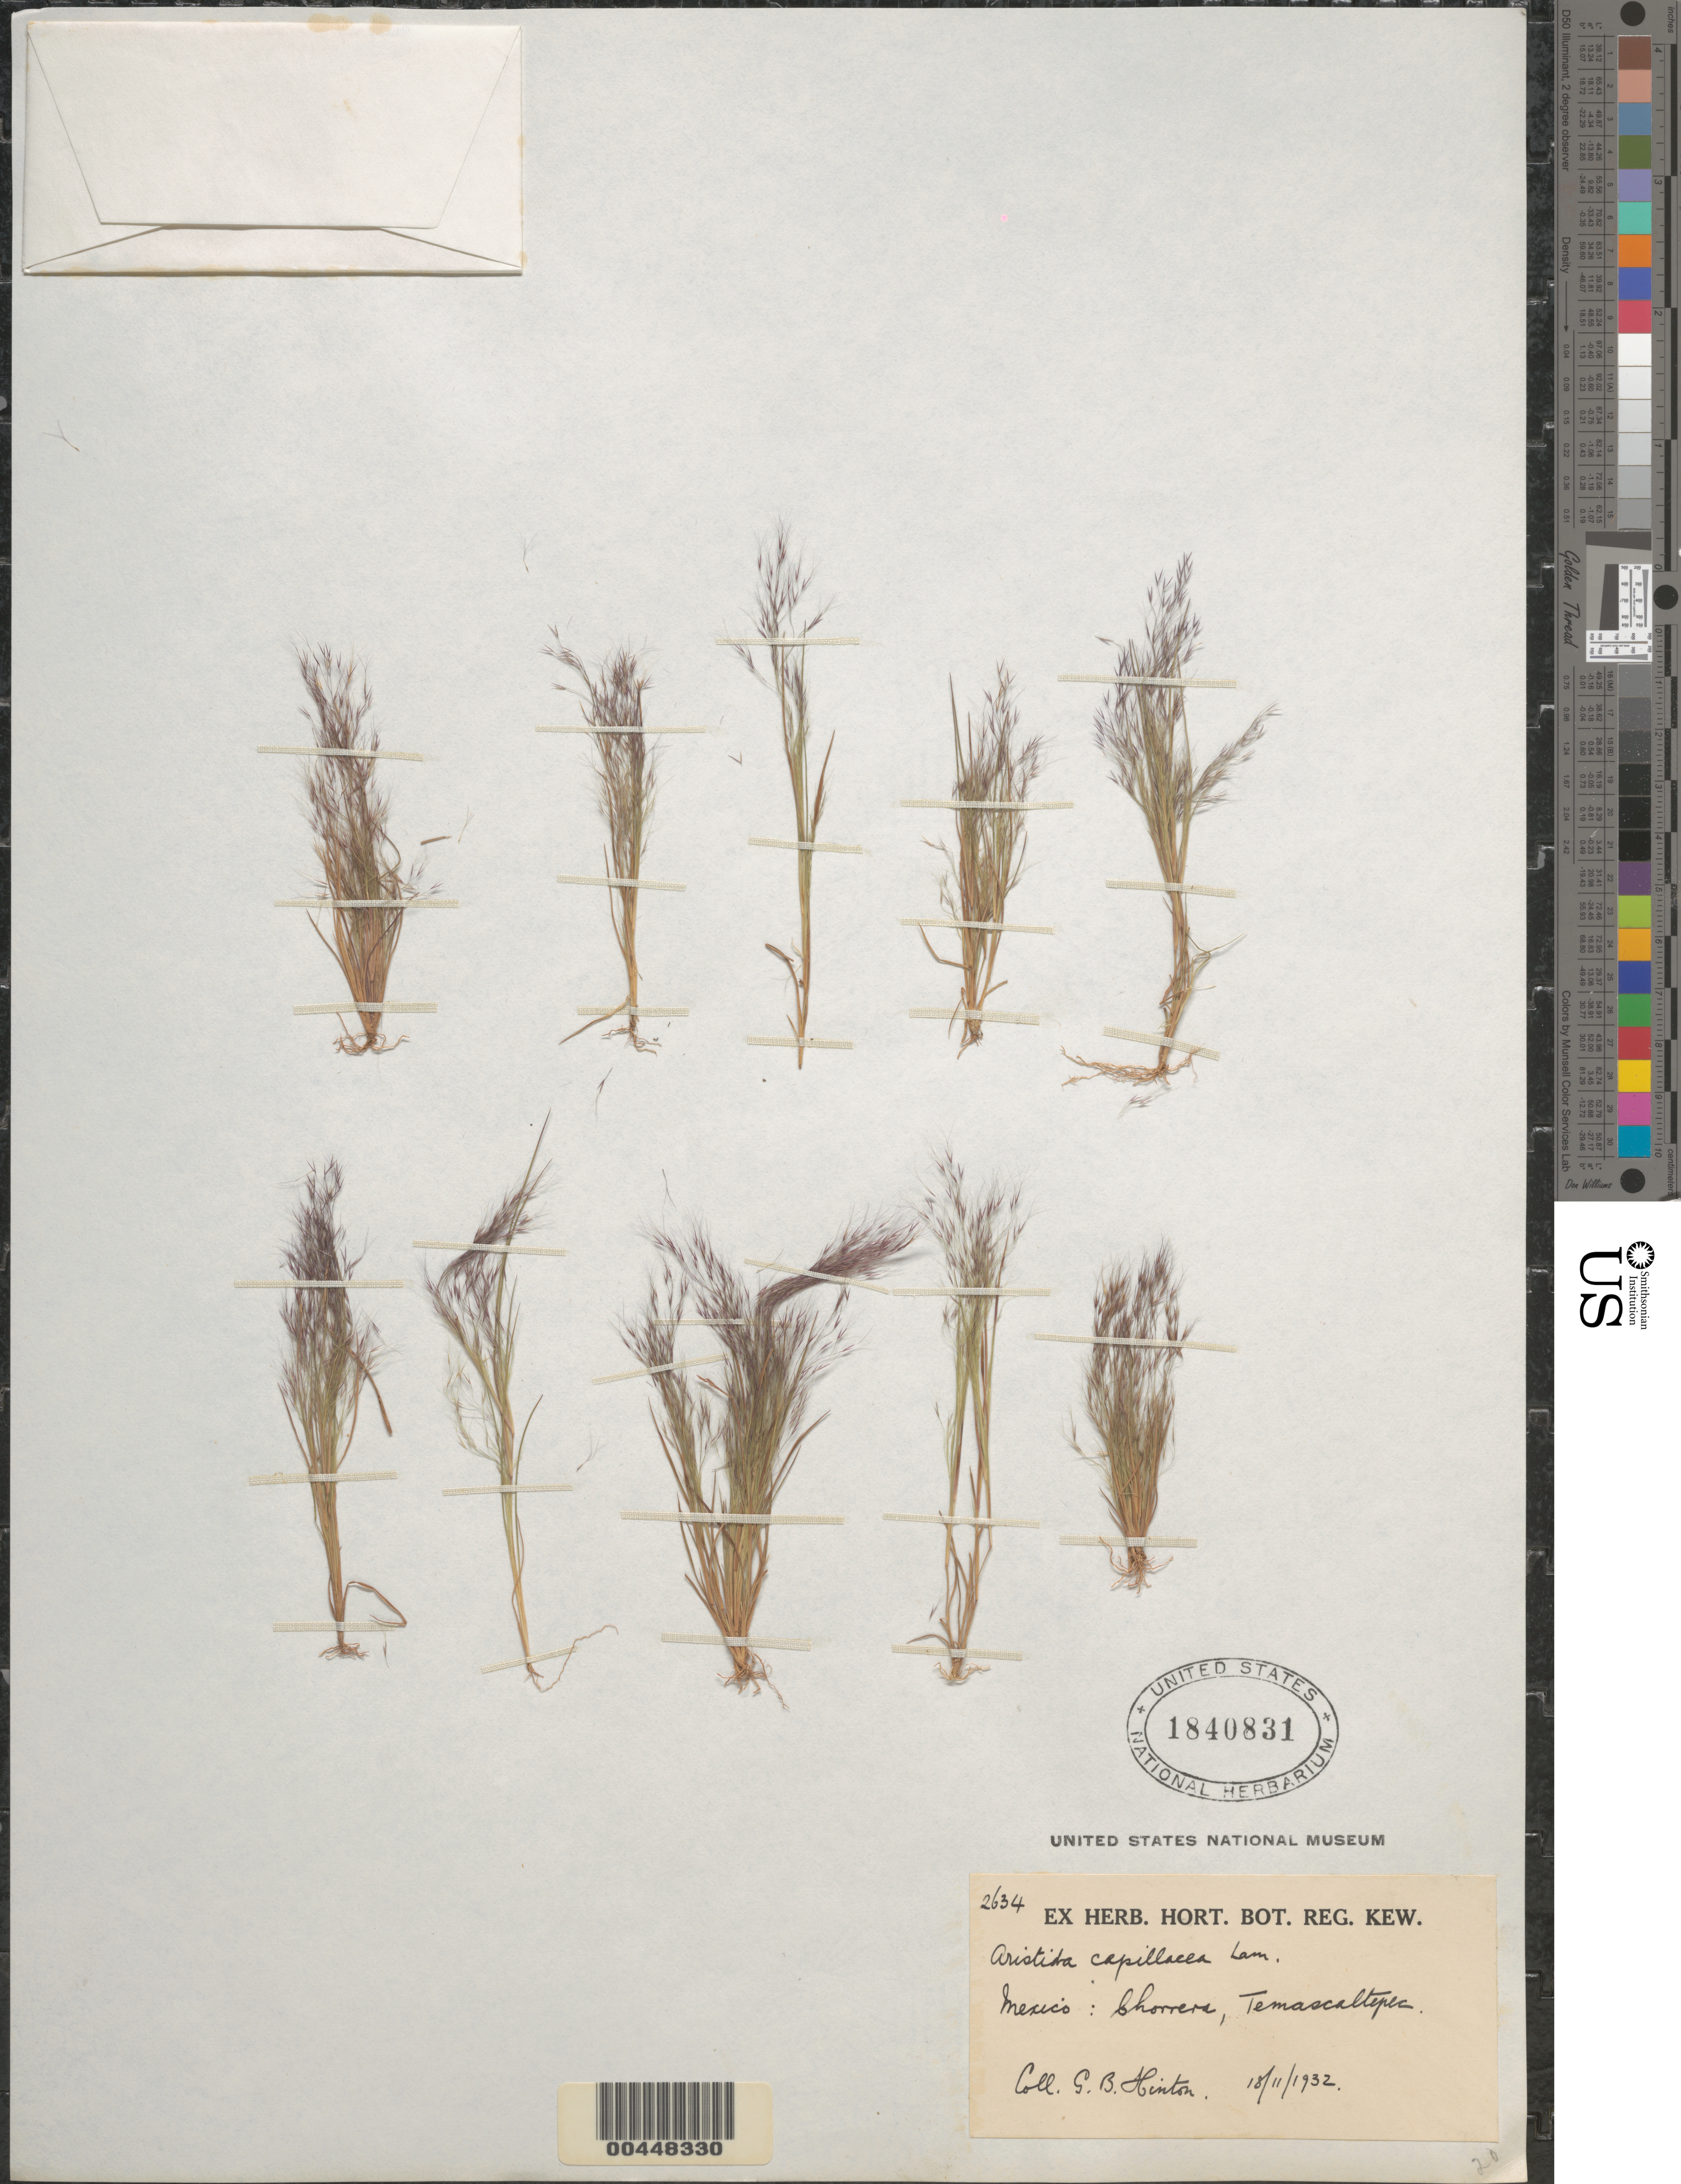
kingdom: Plantae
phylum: Tracheophyta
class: Liliopsida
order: Poales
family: Poaceae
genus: Aristida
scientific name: Aristida capillacea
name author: Lam.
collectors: G. B. Hinton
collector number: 2634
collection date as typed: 18 Nov 1932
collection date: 1932-11-18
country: Mexico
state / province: México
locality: Chorrera, Temascaltepec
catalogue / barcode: US 1840831